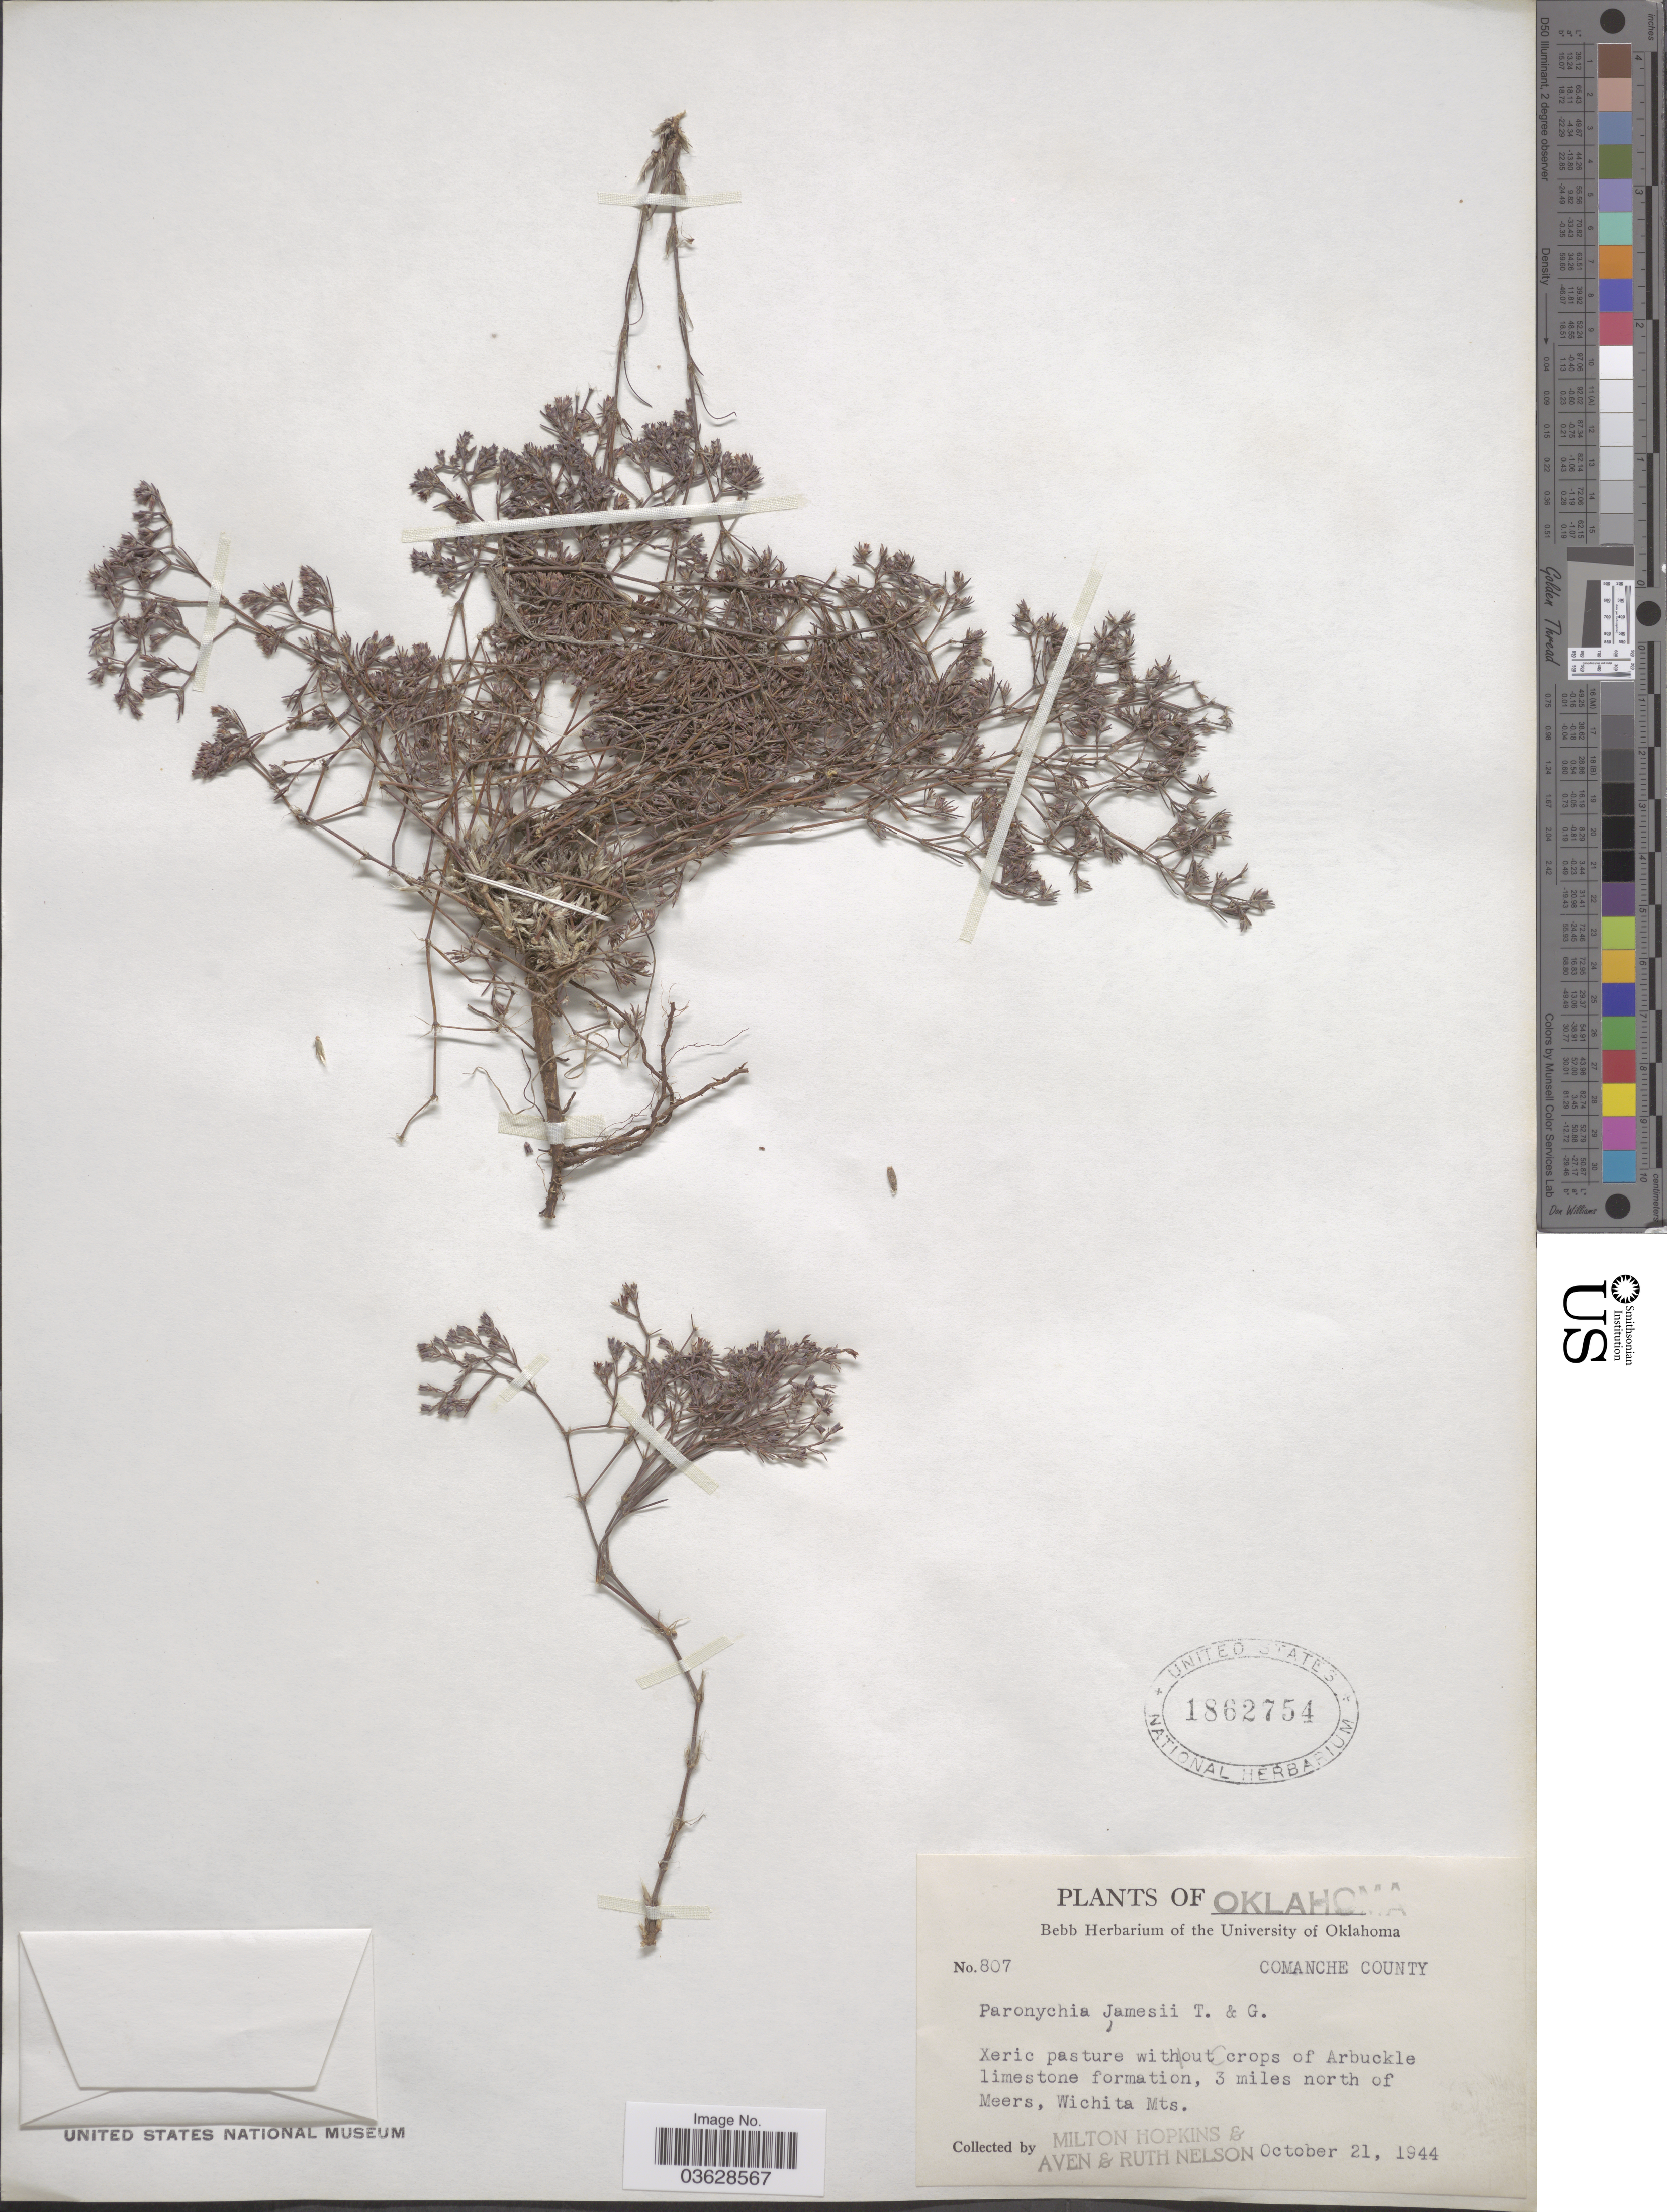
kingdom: Plantae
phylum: Tracheophyta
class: Magnoliopsida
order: Caryophyllales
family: Caryophyllaceae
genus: Paronychia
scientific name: Paronychia jamesii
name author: Torr. & A. Gray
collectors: M. Hopkins, A. Nelson & R. A. Nelson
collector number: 807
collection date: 1944-10-21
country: United States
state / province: Oklahoma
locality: Comanche County. Xeric pasture with outcrops of Arbuckle limestone formation, 3 miles north of Meers, Wichita Mts.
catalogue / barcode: US 1862754